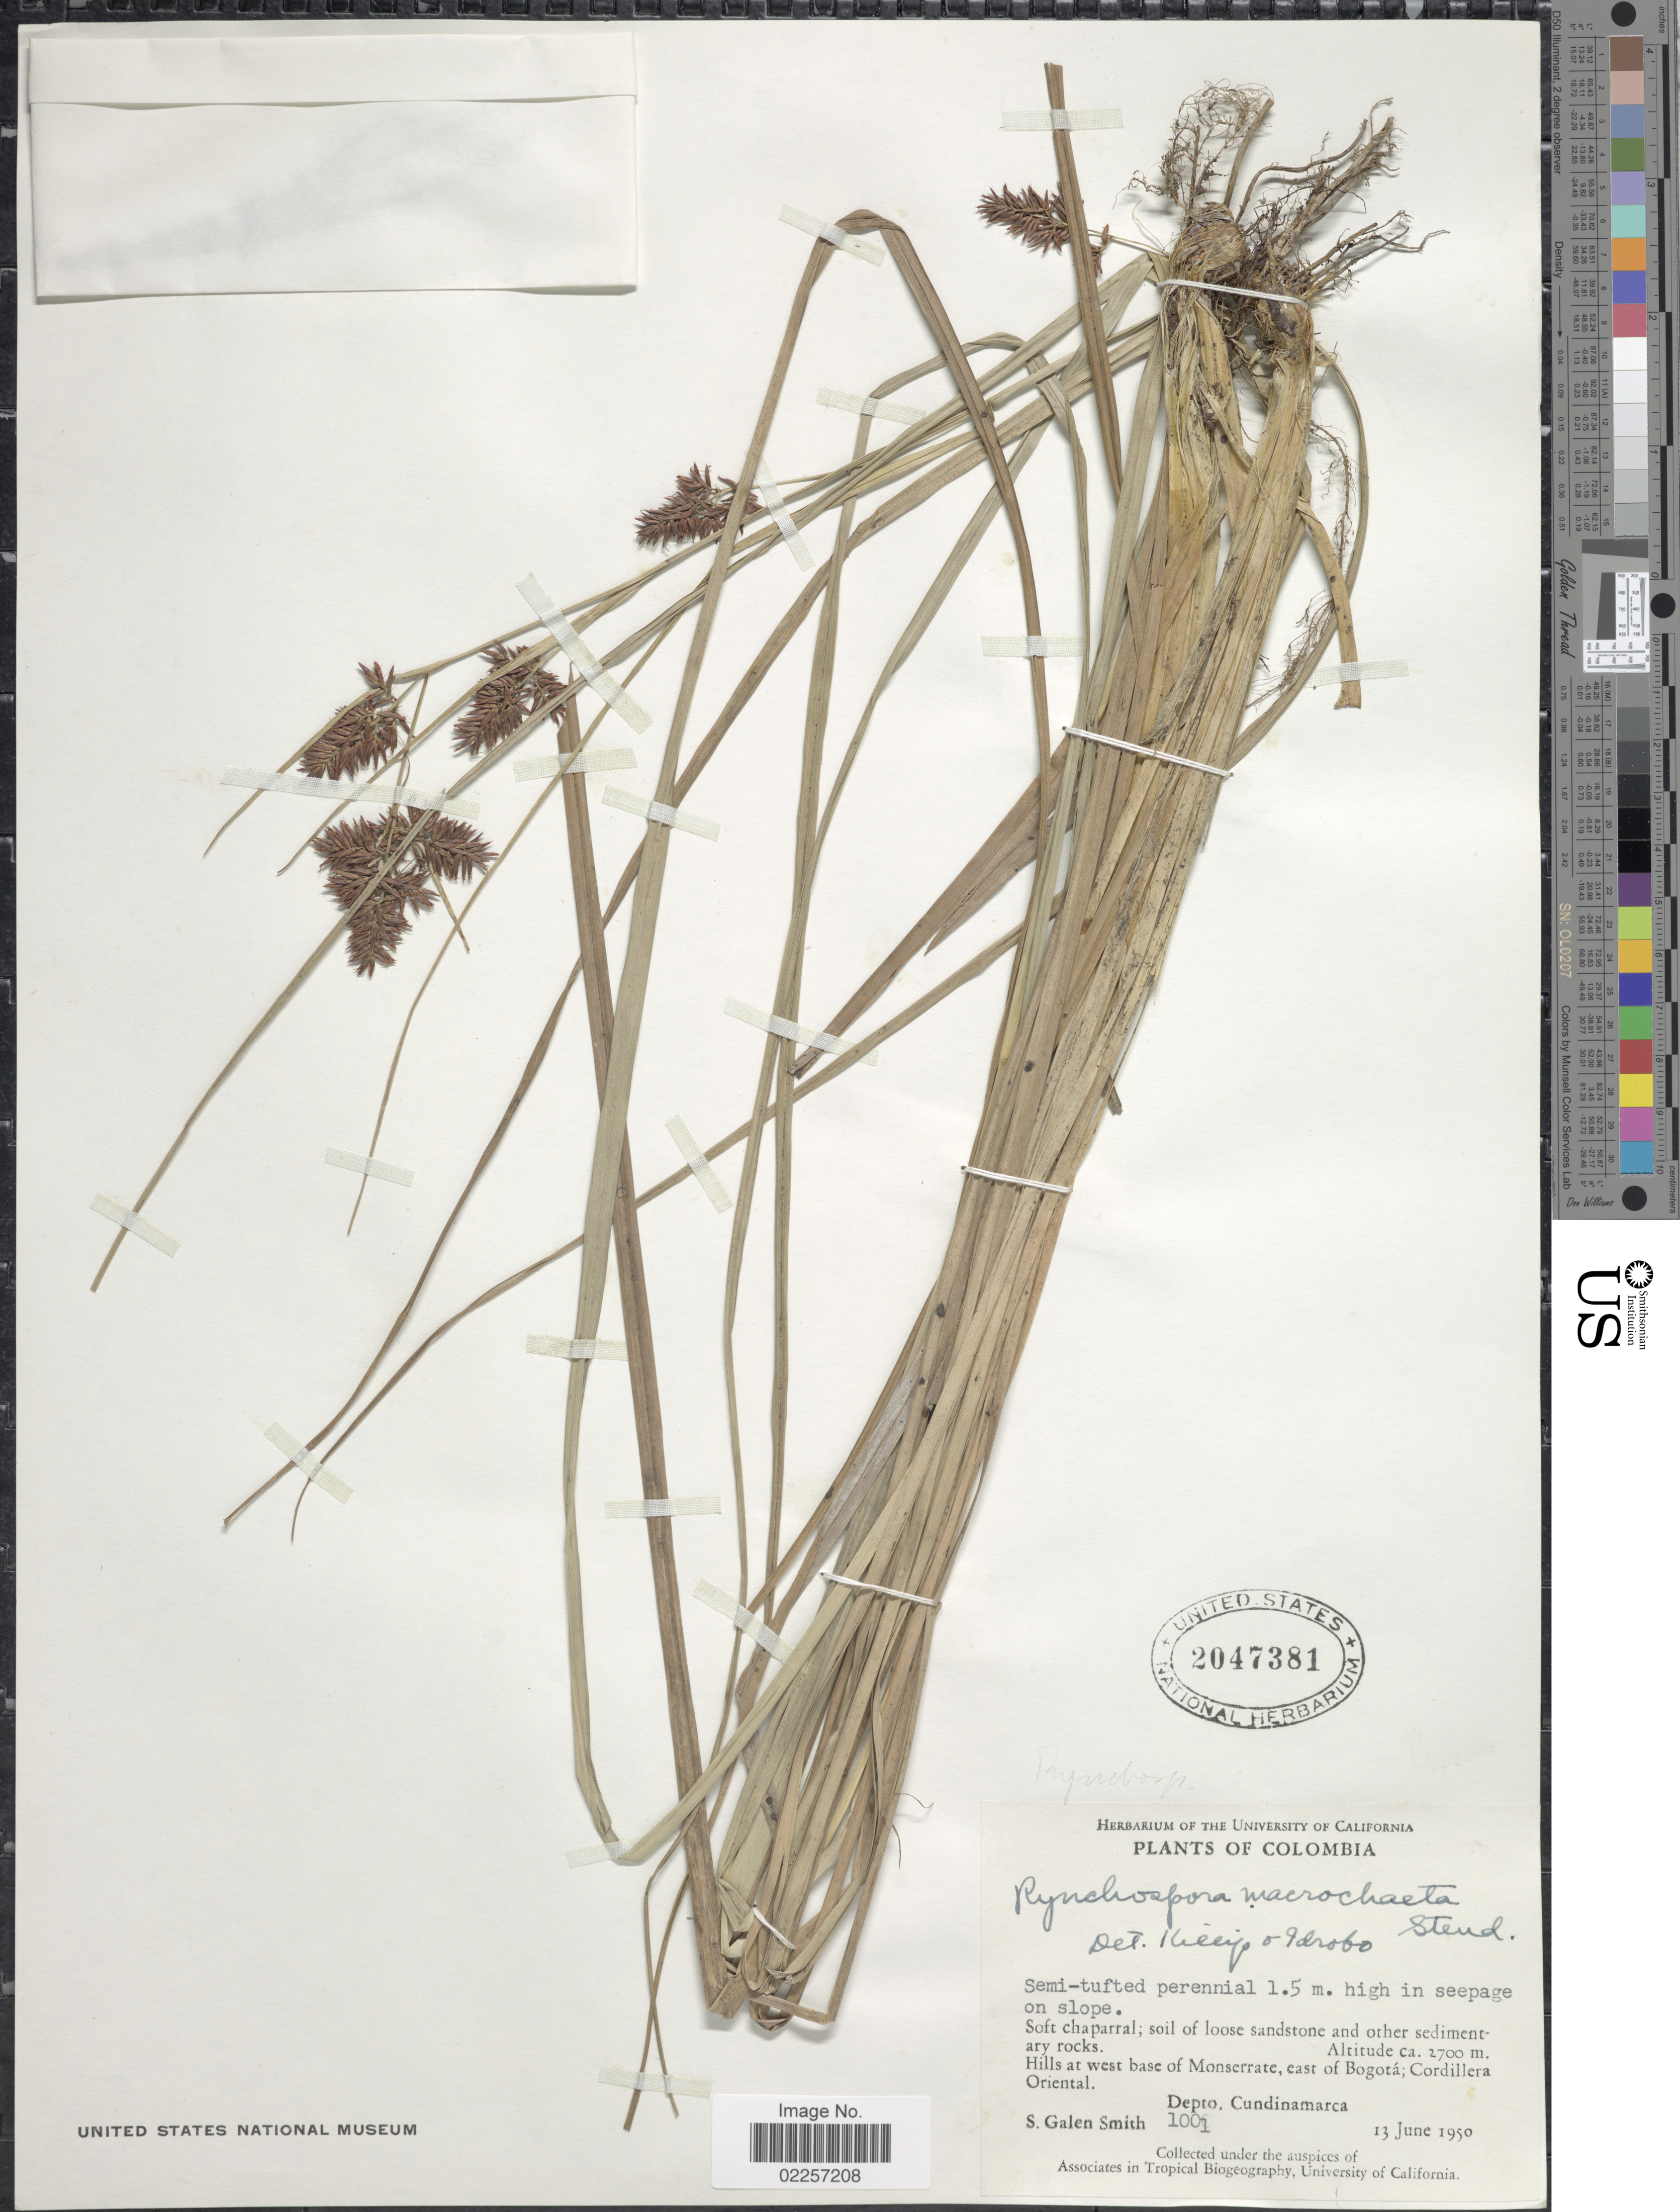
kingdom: Plantae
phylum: Tracheophyta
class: Liliopsida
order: Poales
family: Cyperaceae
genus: Rhynchospora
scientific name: Rhynchospora ruiziana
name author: Boeckeler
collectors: S. G. Smith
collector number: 1001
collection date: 1950-06-13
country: Colombia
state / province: Cundinamarca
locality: In seepage on slope, Soft chaparral; soil of loose sandstone and other sedimentary rocks, hills at west base of Montserrate, east of Bogota; Cordillera Oriental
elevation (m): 2700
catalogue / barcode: US 2047381